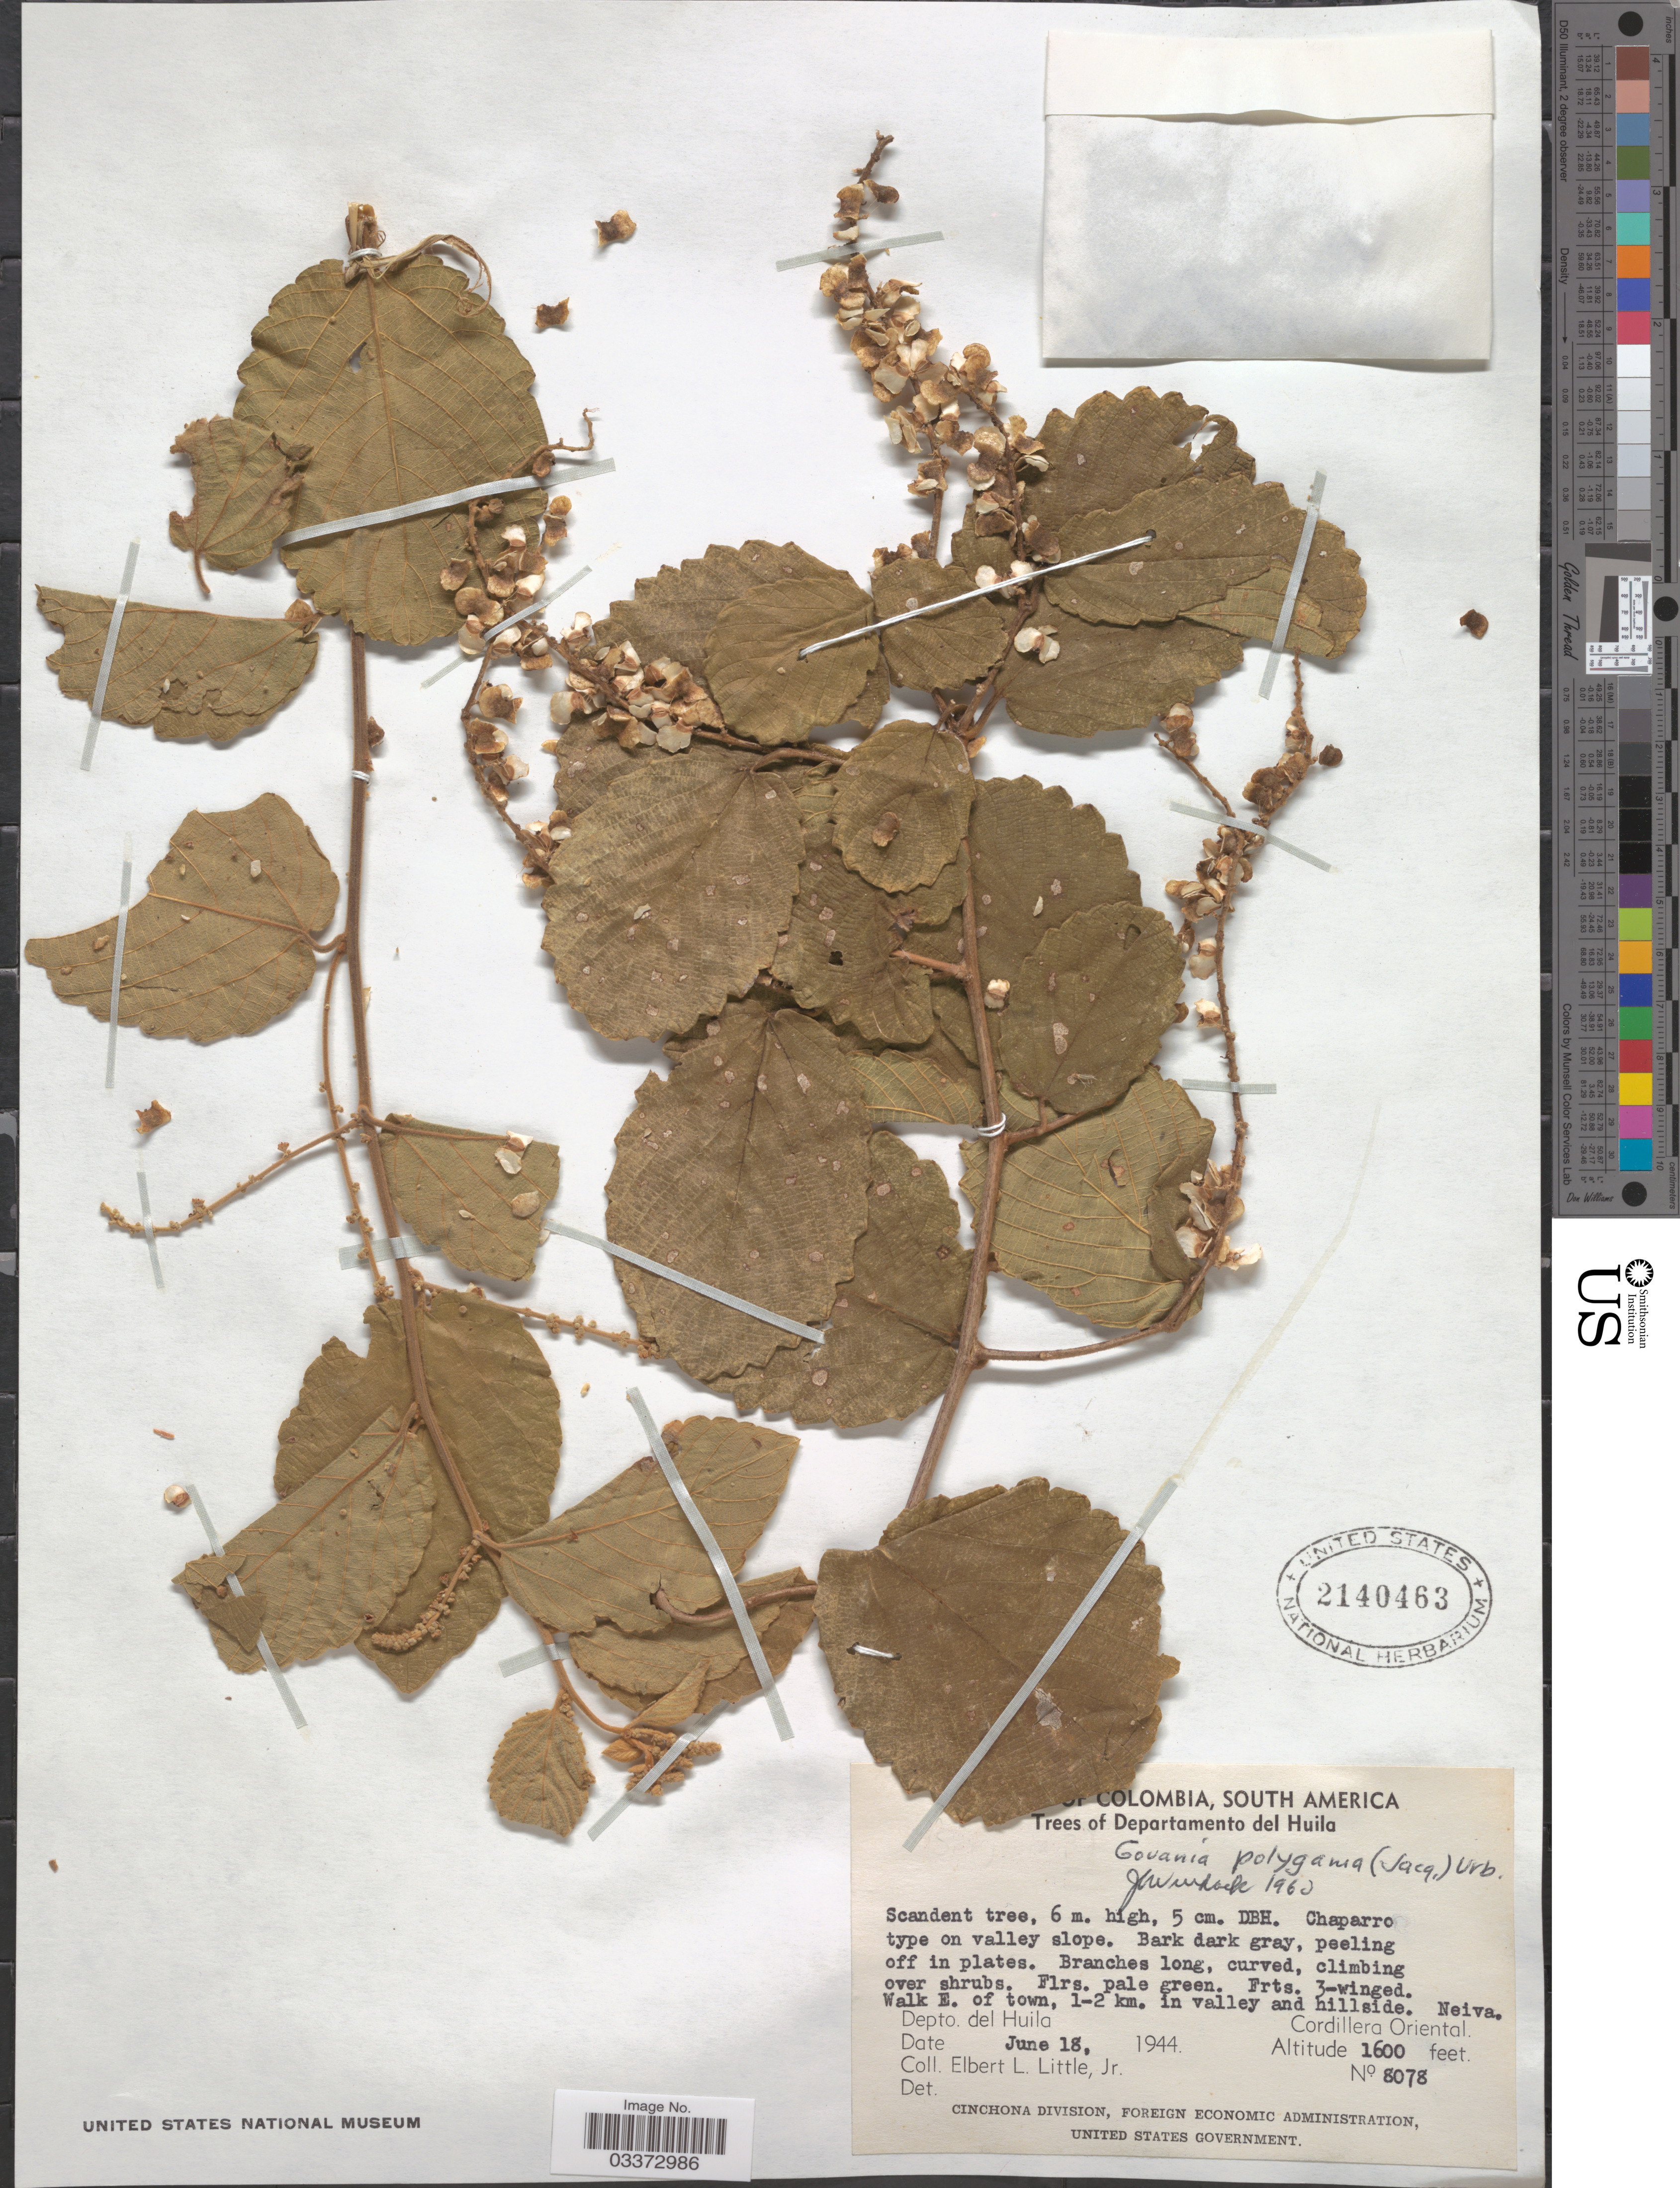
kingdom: Plantae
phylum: Tracheophyta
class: Magnoliopsida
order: Rosales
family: Rhamnaceae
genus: Gouania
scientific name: Gouania polygama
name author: (Jacq.) Urb.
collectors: E. L. Little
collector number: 8078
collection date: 1944-06-18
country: Colombia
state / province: Huila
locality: Departamento del Huila. Walk E. of town, 1-2 km. in valley and hillside. Neiva. Cordillera Oriental.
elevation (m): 488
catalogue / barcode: US 2140463